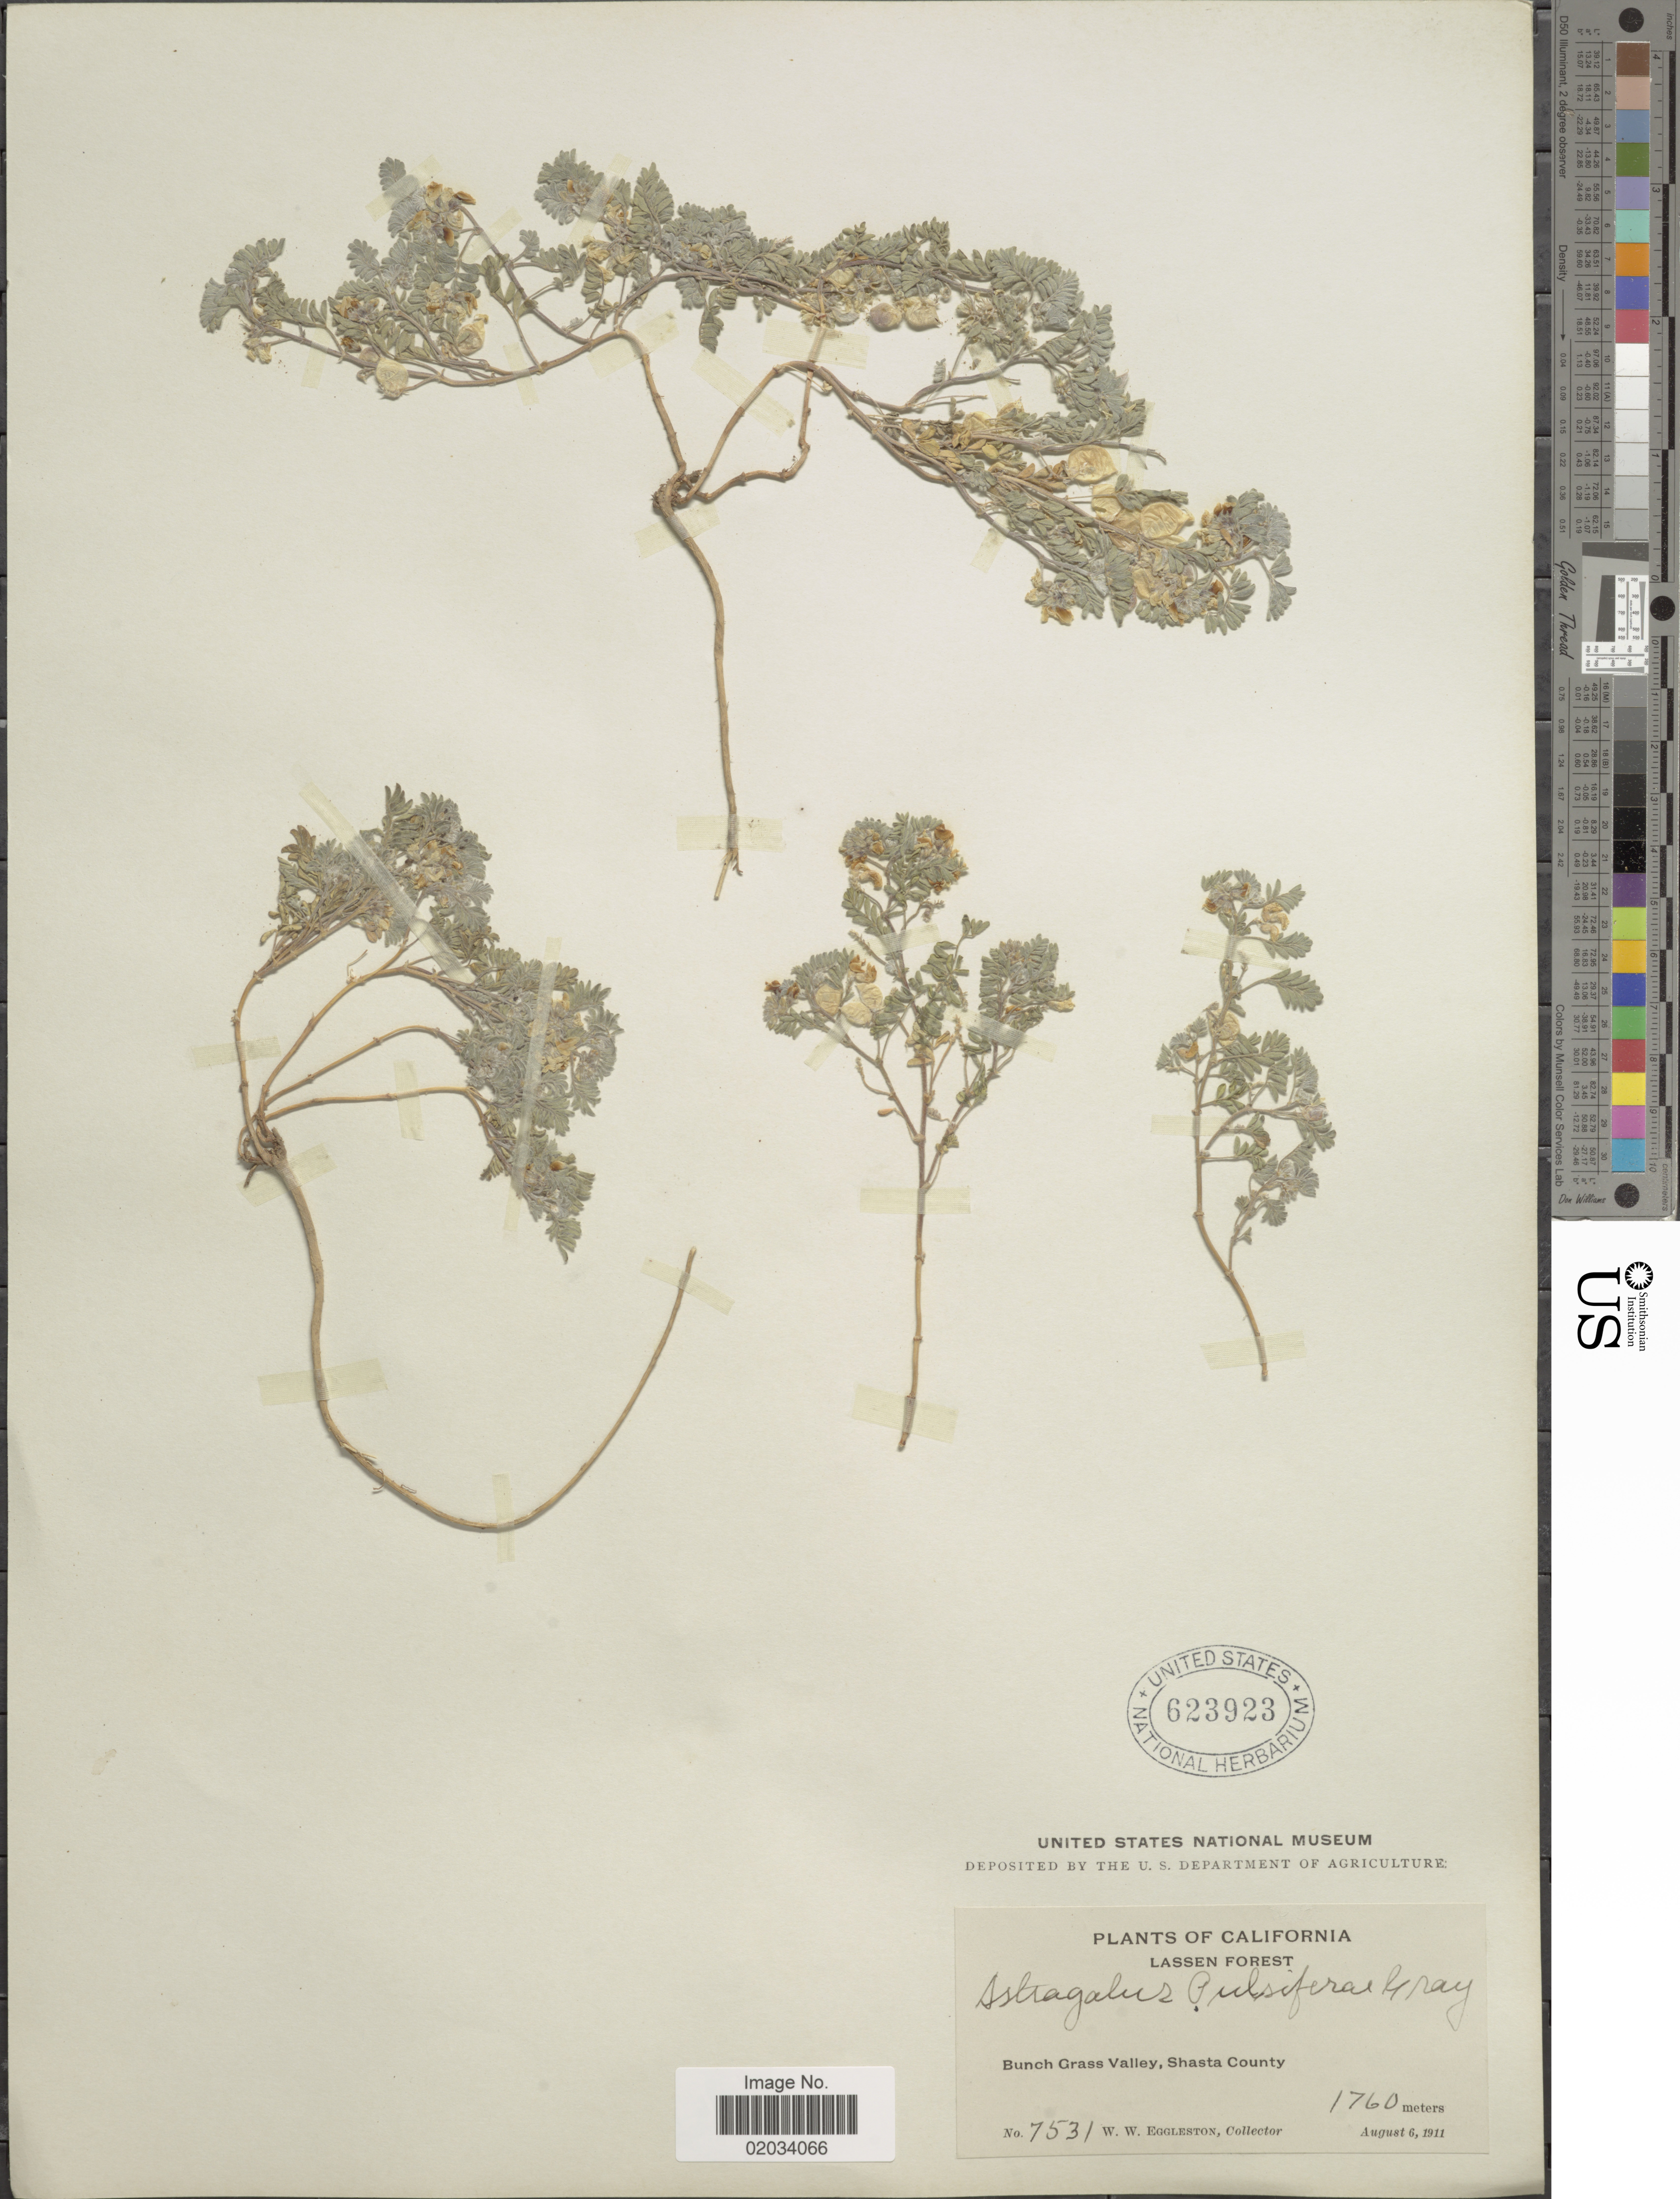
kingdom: Plantae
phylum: Tracheophyta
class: Magnoliopsida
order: Fabales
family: Fabaceae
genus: Astragalus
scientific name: Astragalus pulsiferae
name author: A. Gray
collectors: W. W. Eggleston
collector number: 7531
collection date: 1911-08-06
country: United States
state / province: California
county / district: Shasta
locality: Lassen Forest. Bunch Grass Valley, Shasta County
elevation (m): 1760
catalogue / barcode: US 623923